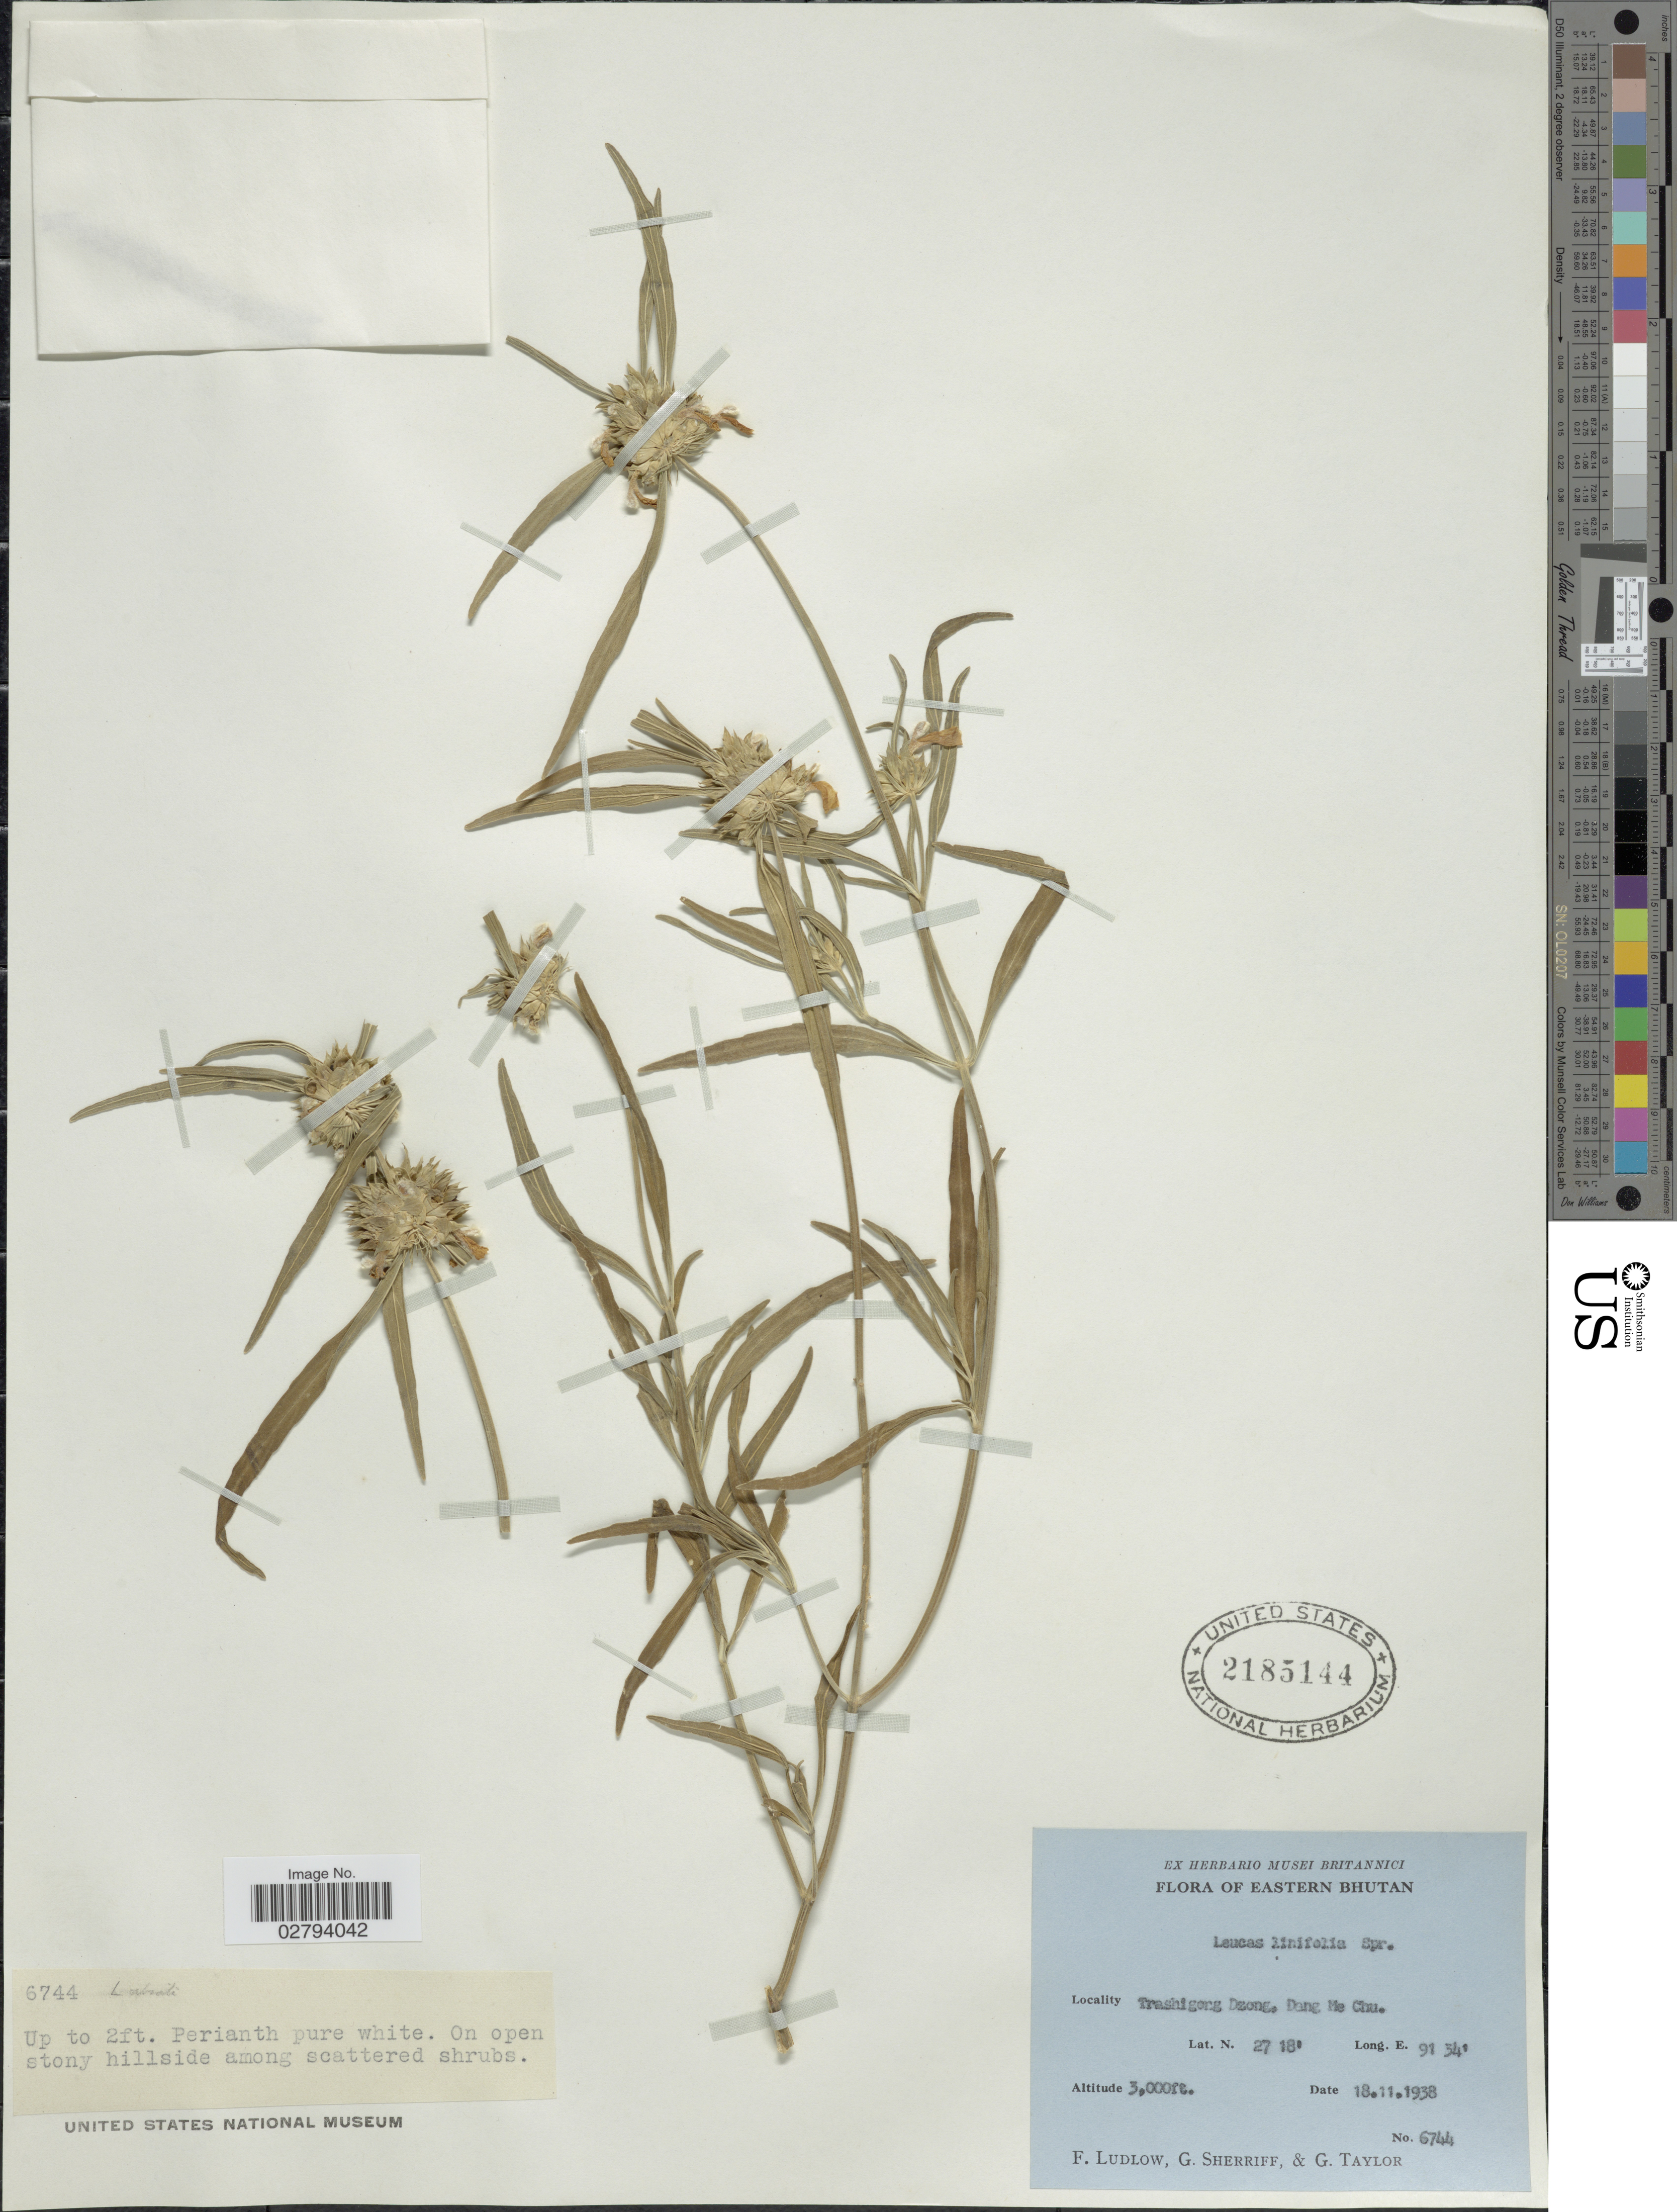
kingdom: Plantae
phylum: Tracheophyta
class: Magnoliopsida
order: Lamiales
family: Lamiaceae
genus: Leucas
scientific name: Leucas linifolia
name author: (A. Roth) Spreng.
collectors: F. Ludlow, G. Sherriff & G. Taylor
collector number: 6744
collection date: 1938-11-18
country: Bhutan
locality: Eastern Bhutan, Trashigeng Dzong, Dang Me Chu.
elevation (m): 914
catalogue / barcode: US 2185144